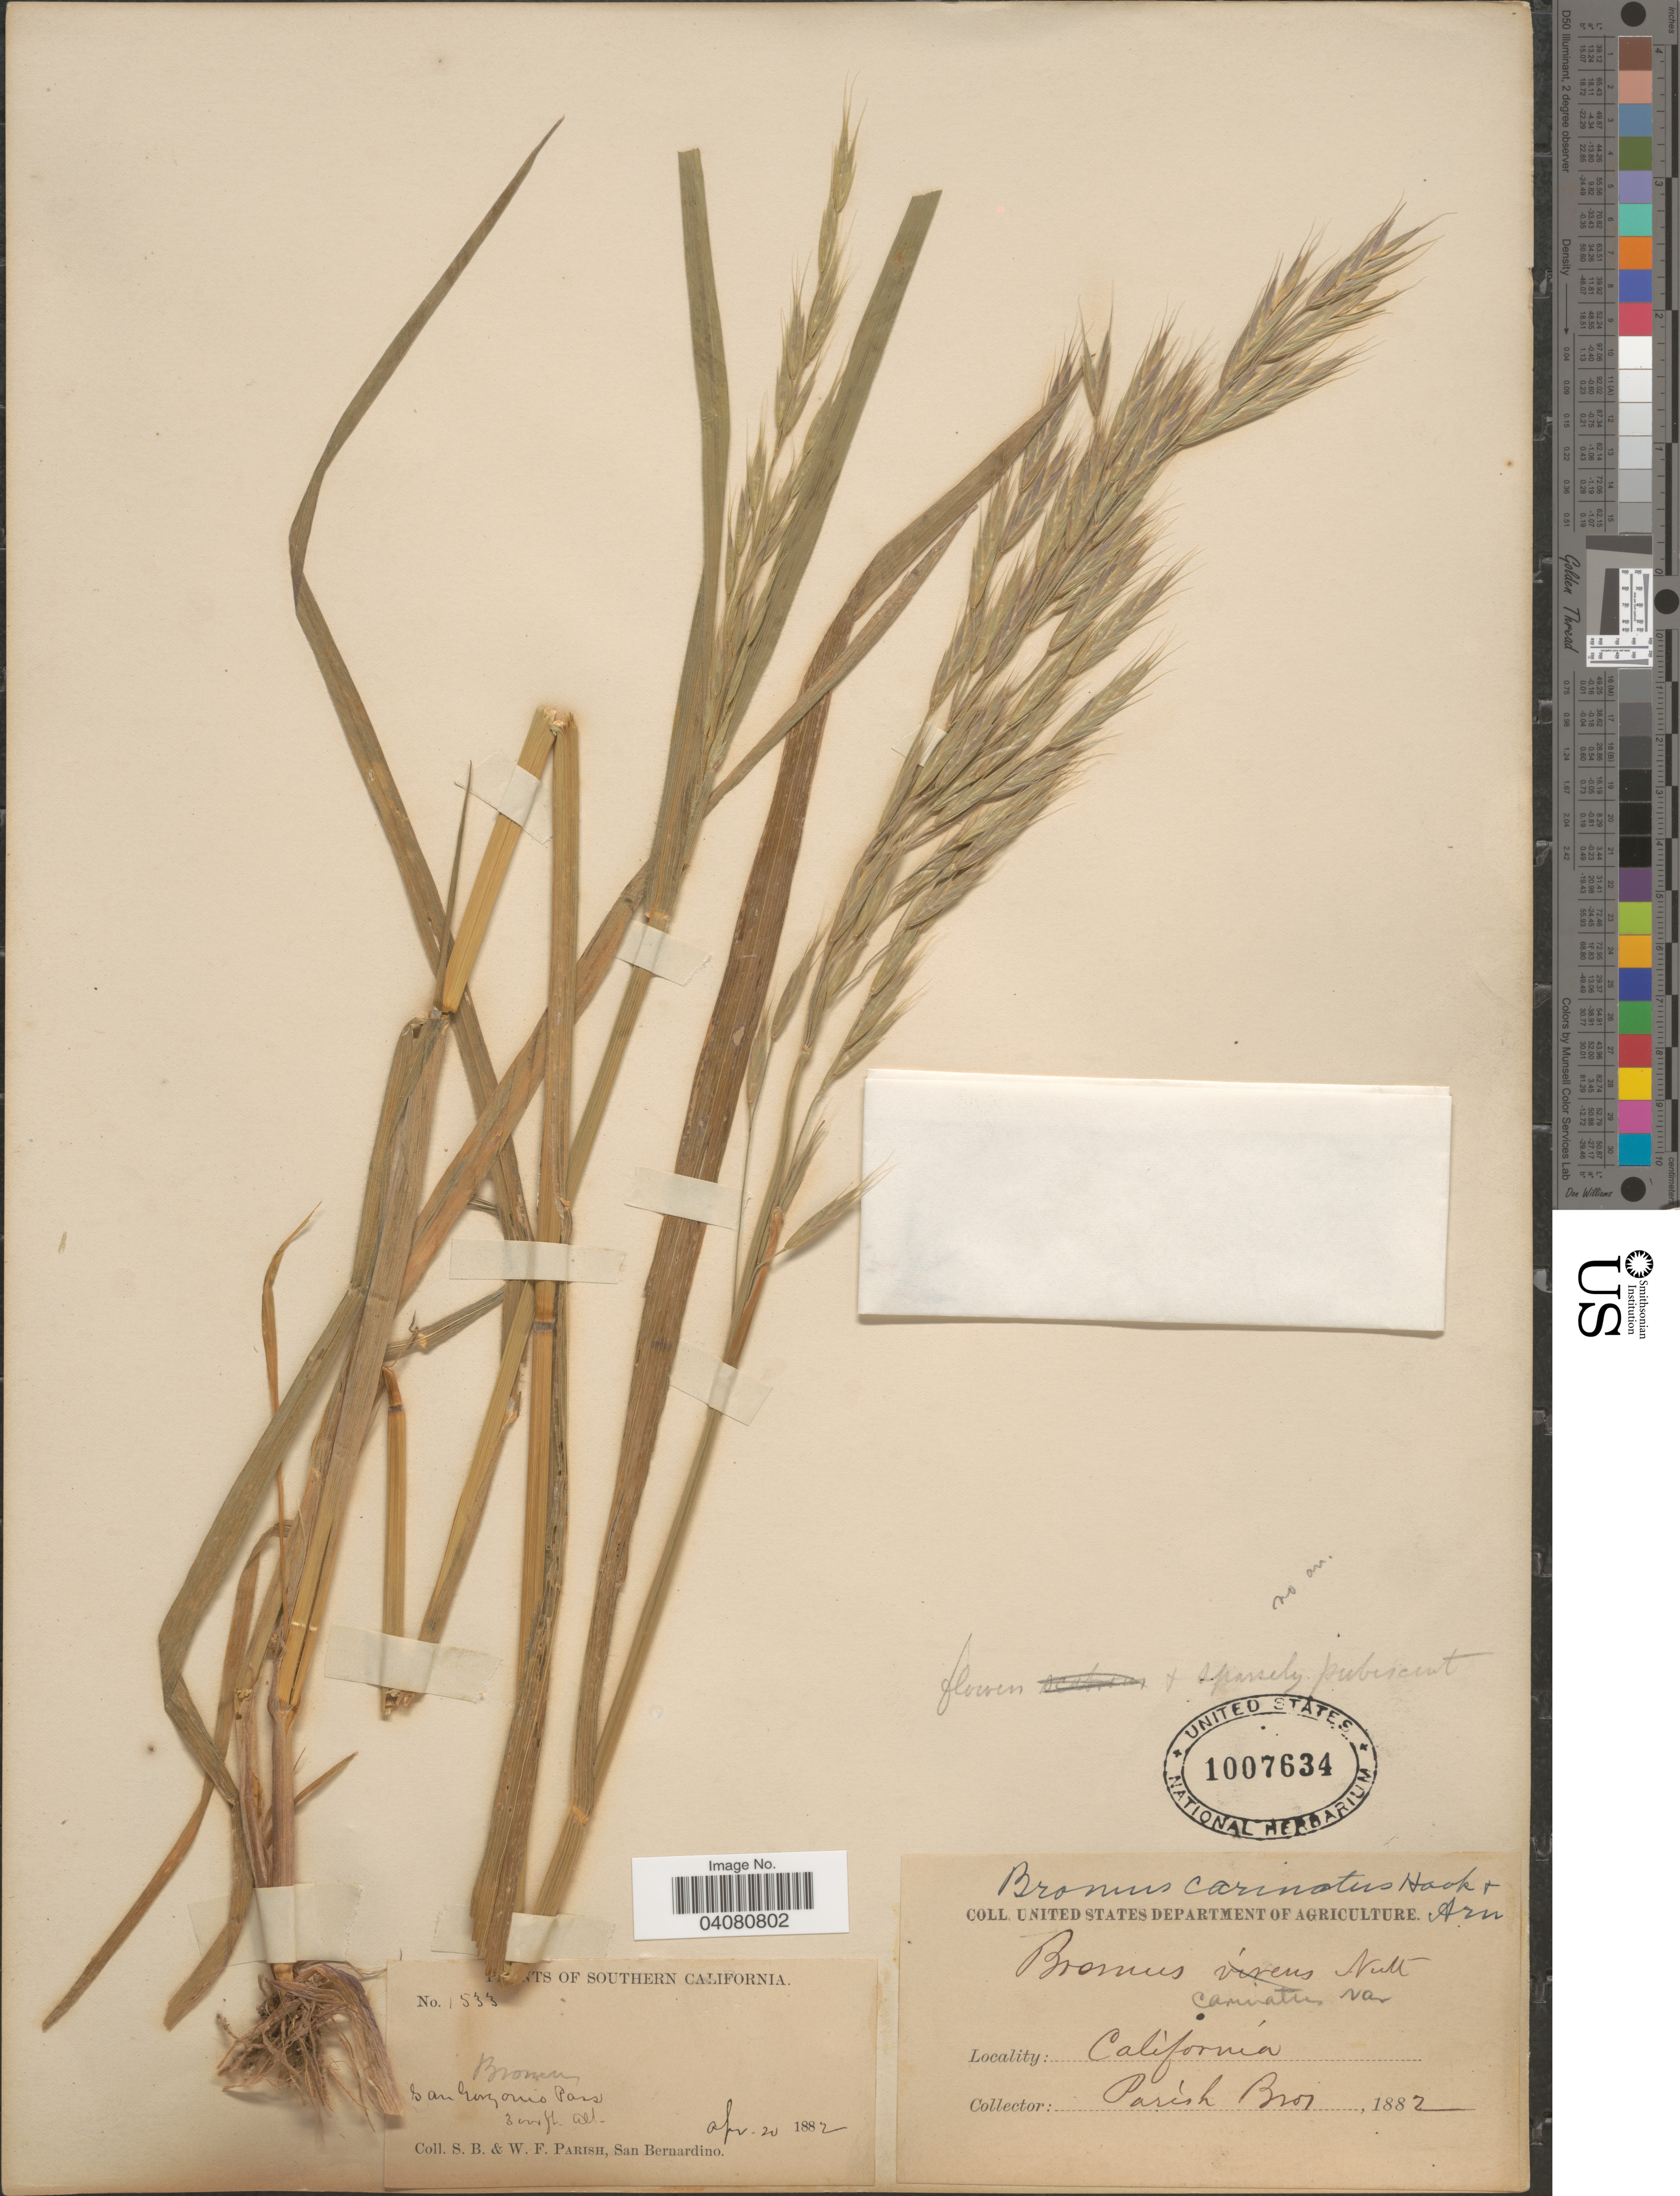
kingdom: Plantae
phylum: Tracheophyta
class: Liliopsida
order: Poales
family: Poaceae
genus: Bromus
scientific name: Bromus carinatus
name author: Hook. & Arn.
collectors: S. B. Parish & W. F. Parish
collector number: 1533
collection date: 1882-04-20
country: United States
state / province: California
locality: Southern California. San Gorgonio Pass.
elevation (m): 914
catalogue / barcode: US 1007634